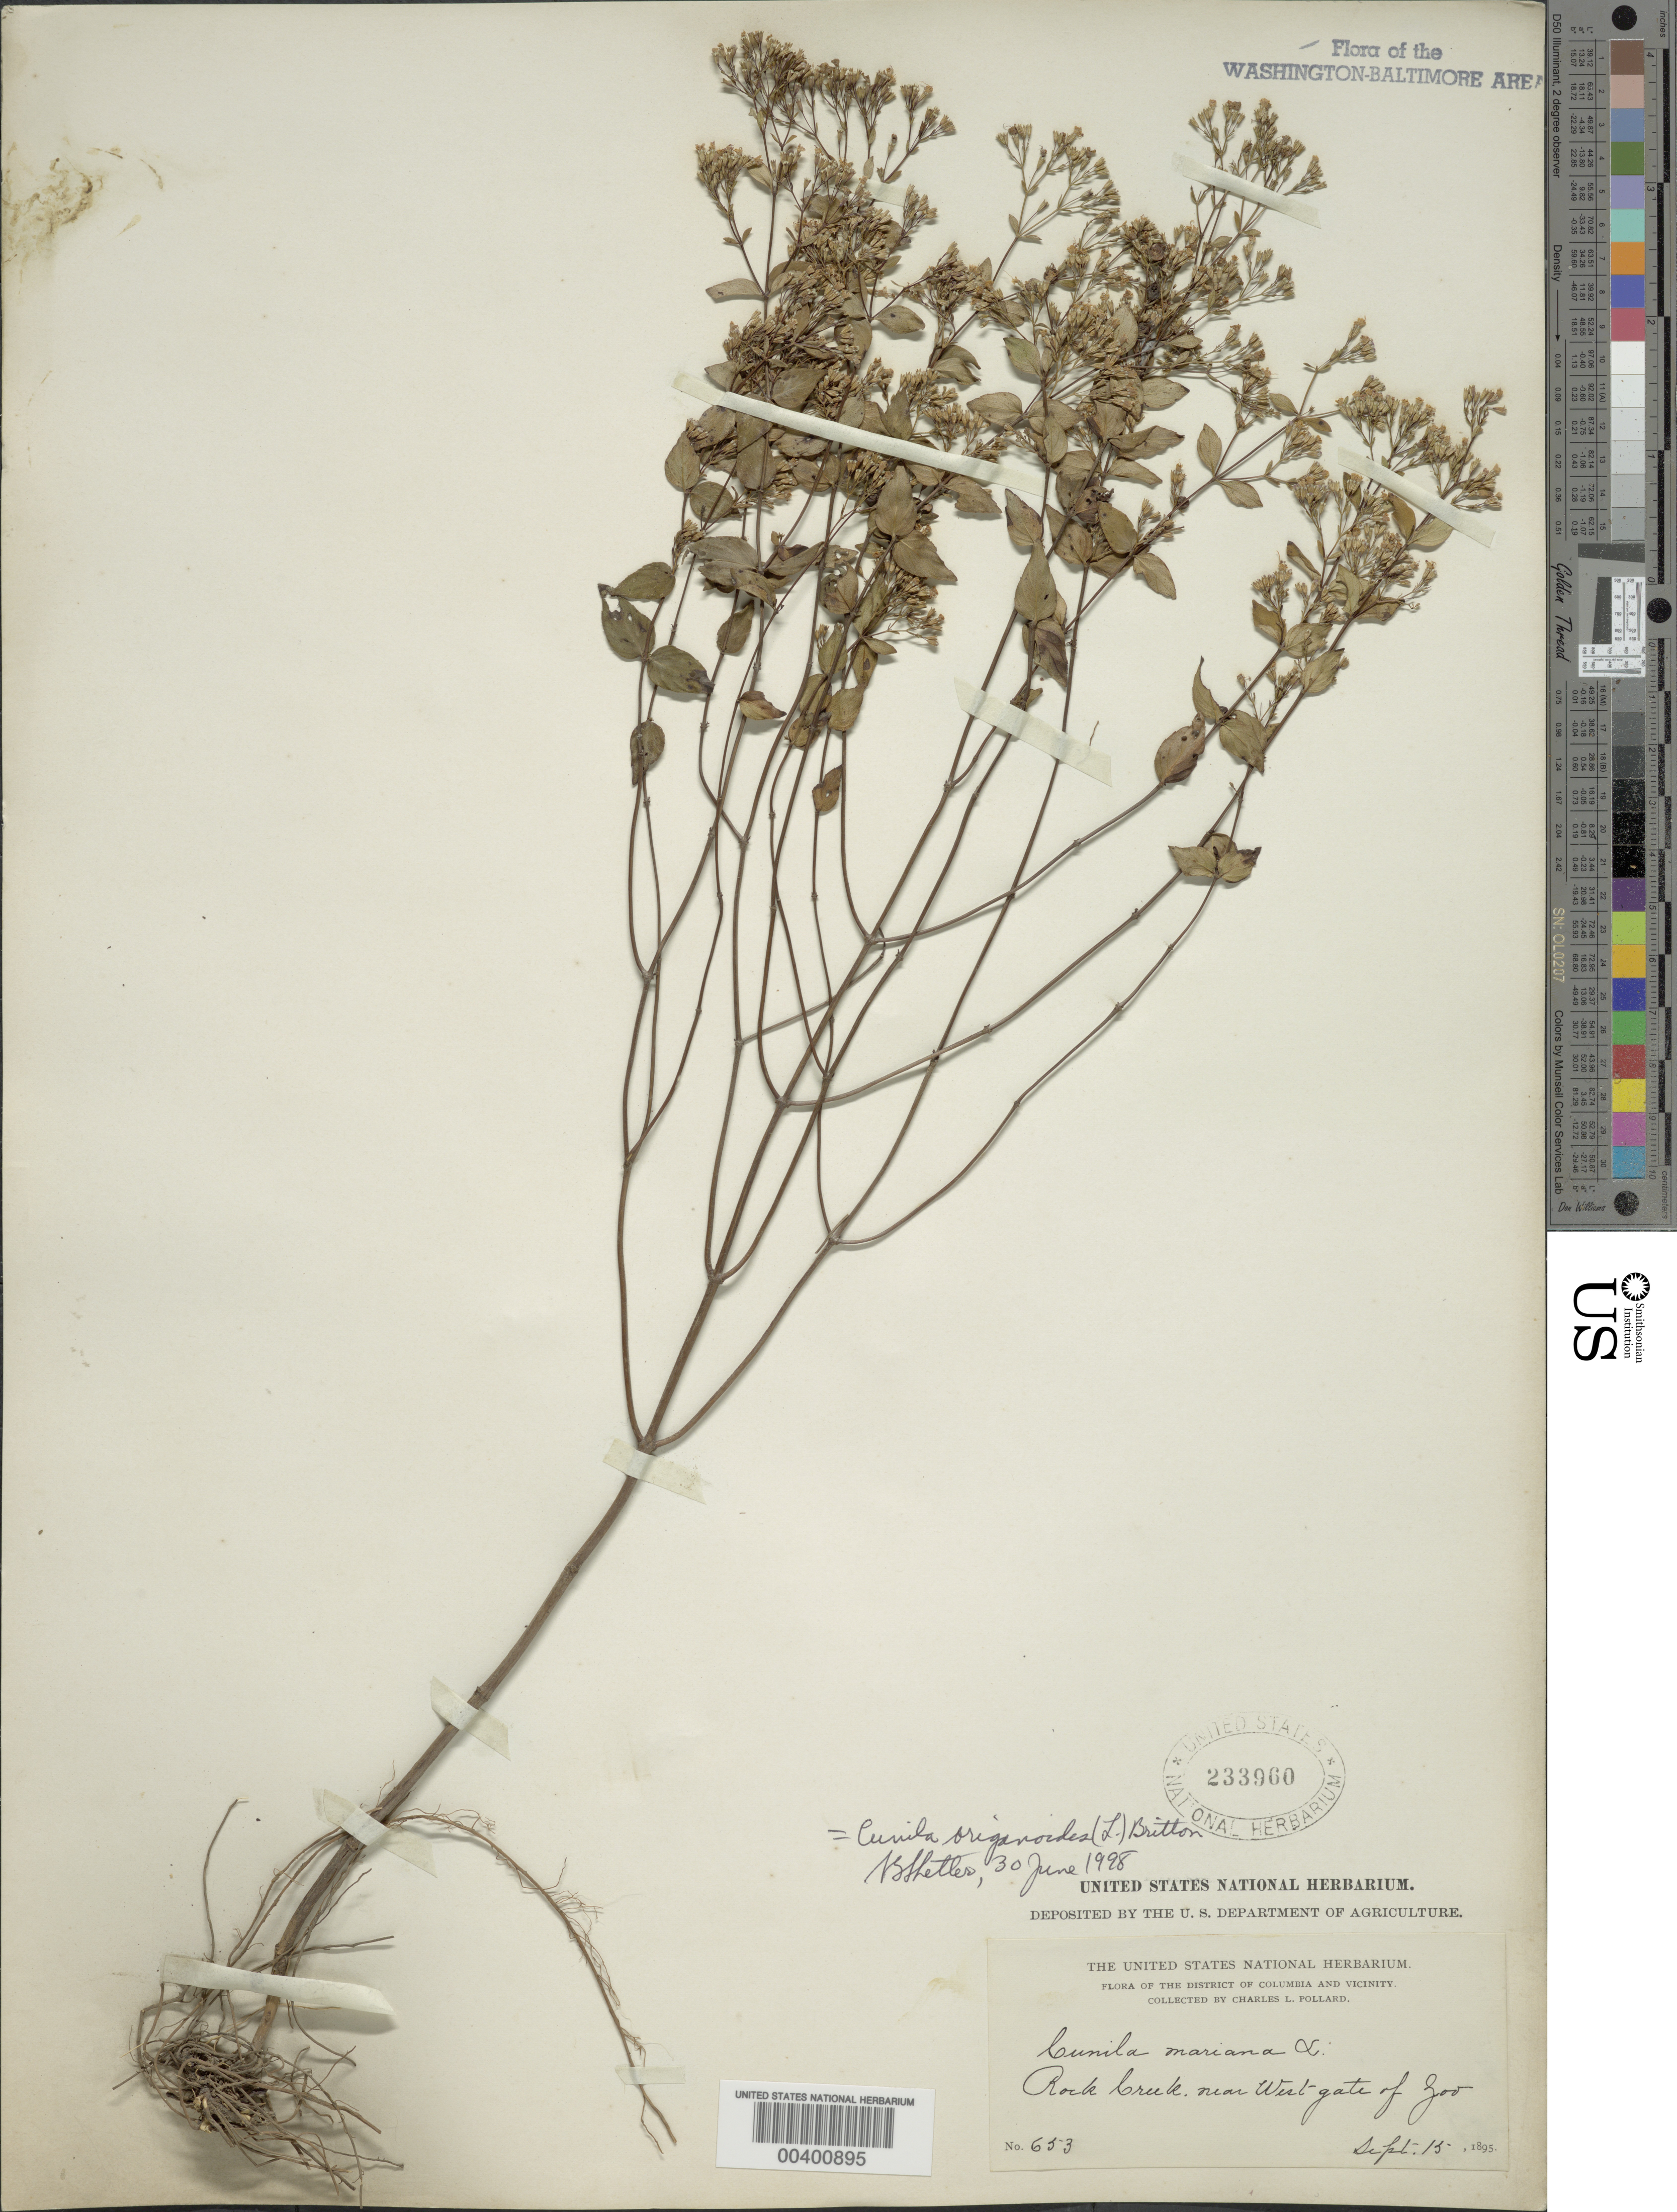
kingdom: Plantae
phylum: Tracheophyta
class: Magnoliopsida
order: Lamiales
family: Lamiaceae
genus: Cunila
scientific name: Cunila origanoides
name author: (L.) Britton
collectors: C. L. Pollard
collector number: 653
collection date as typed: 15 Sep 1895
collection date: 1895-09-15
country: United States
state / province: District of Columbia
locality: Rock Creek near west gate of Zoo Rock Creek Park and vicinity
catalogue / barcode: US 233960